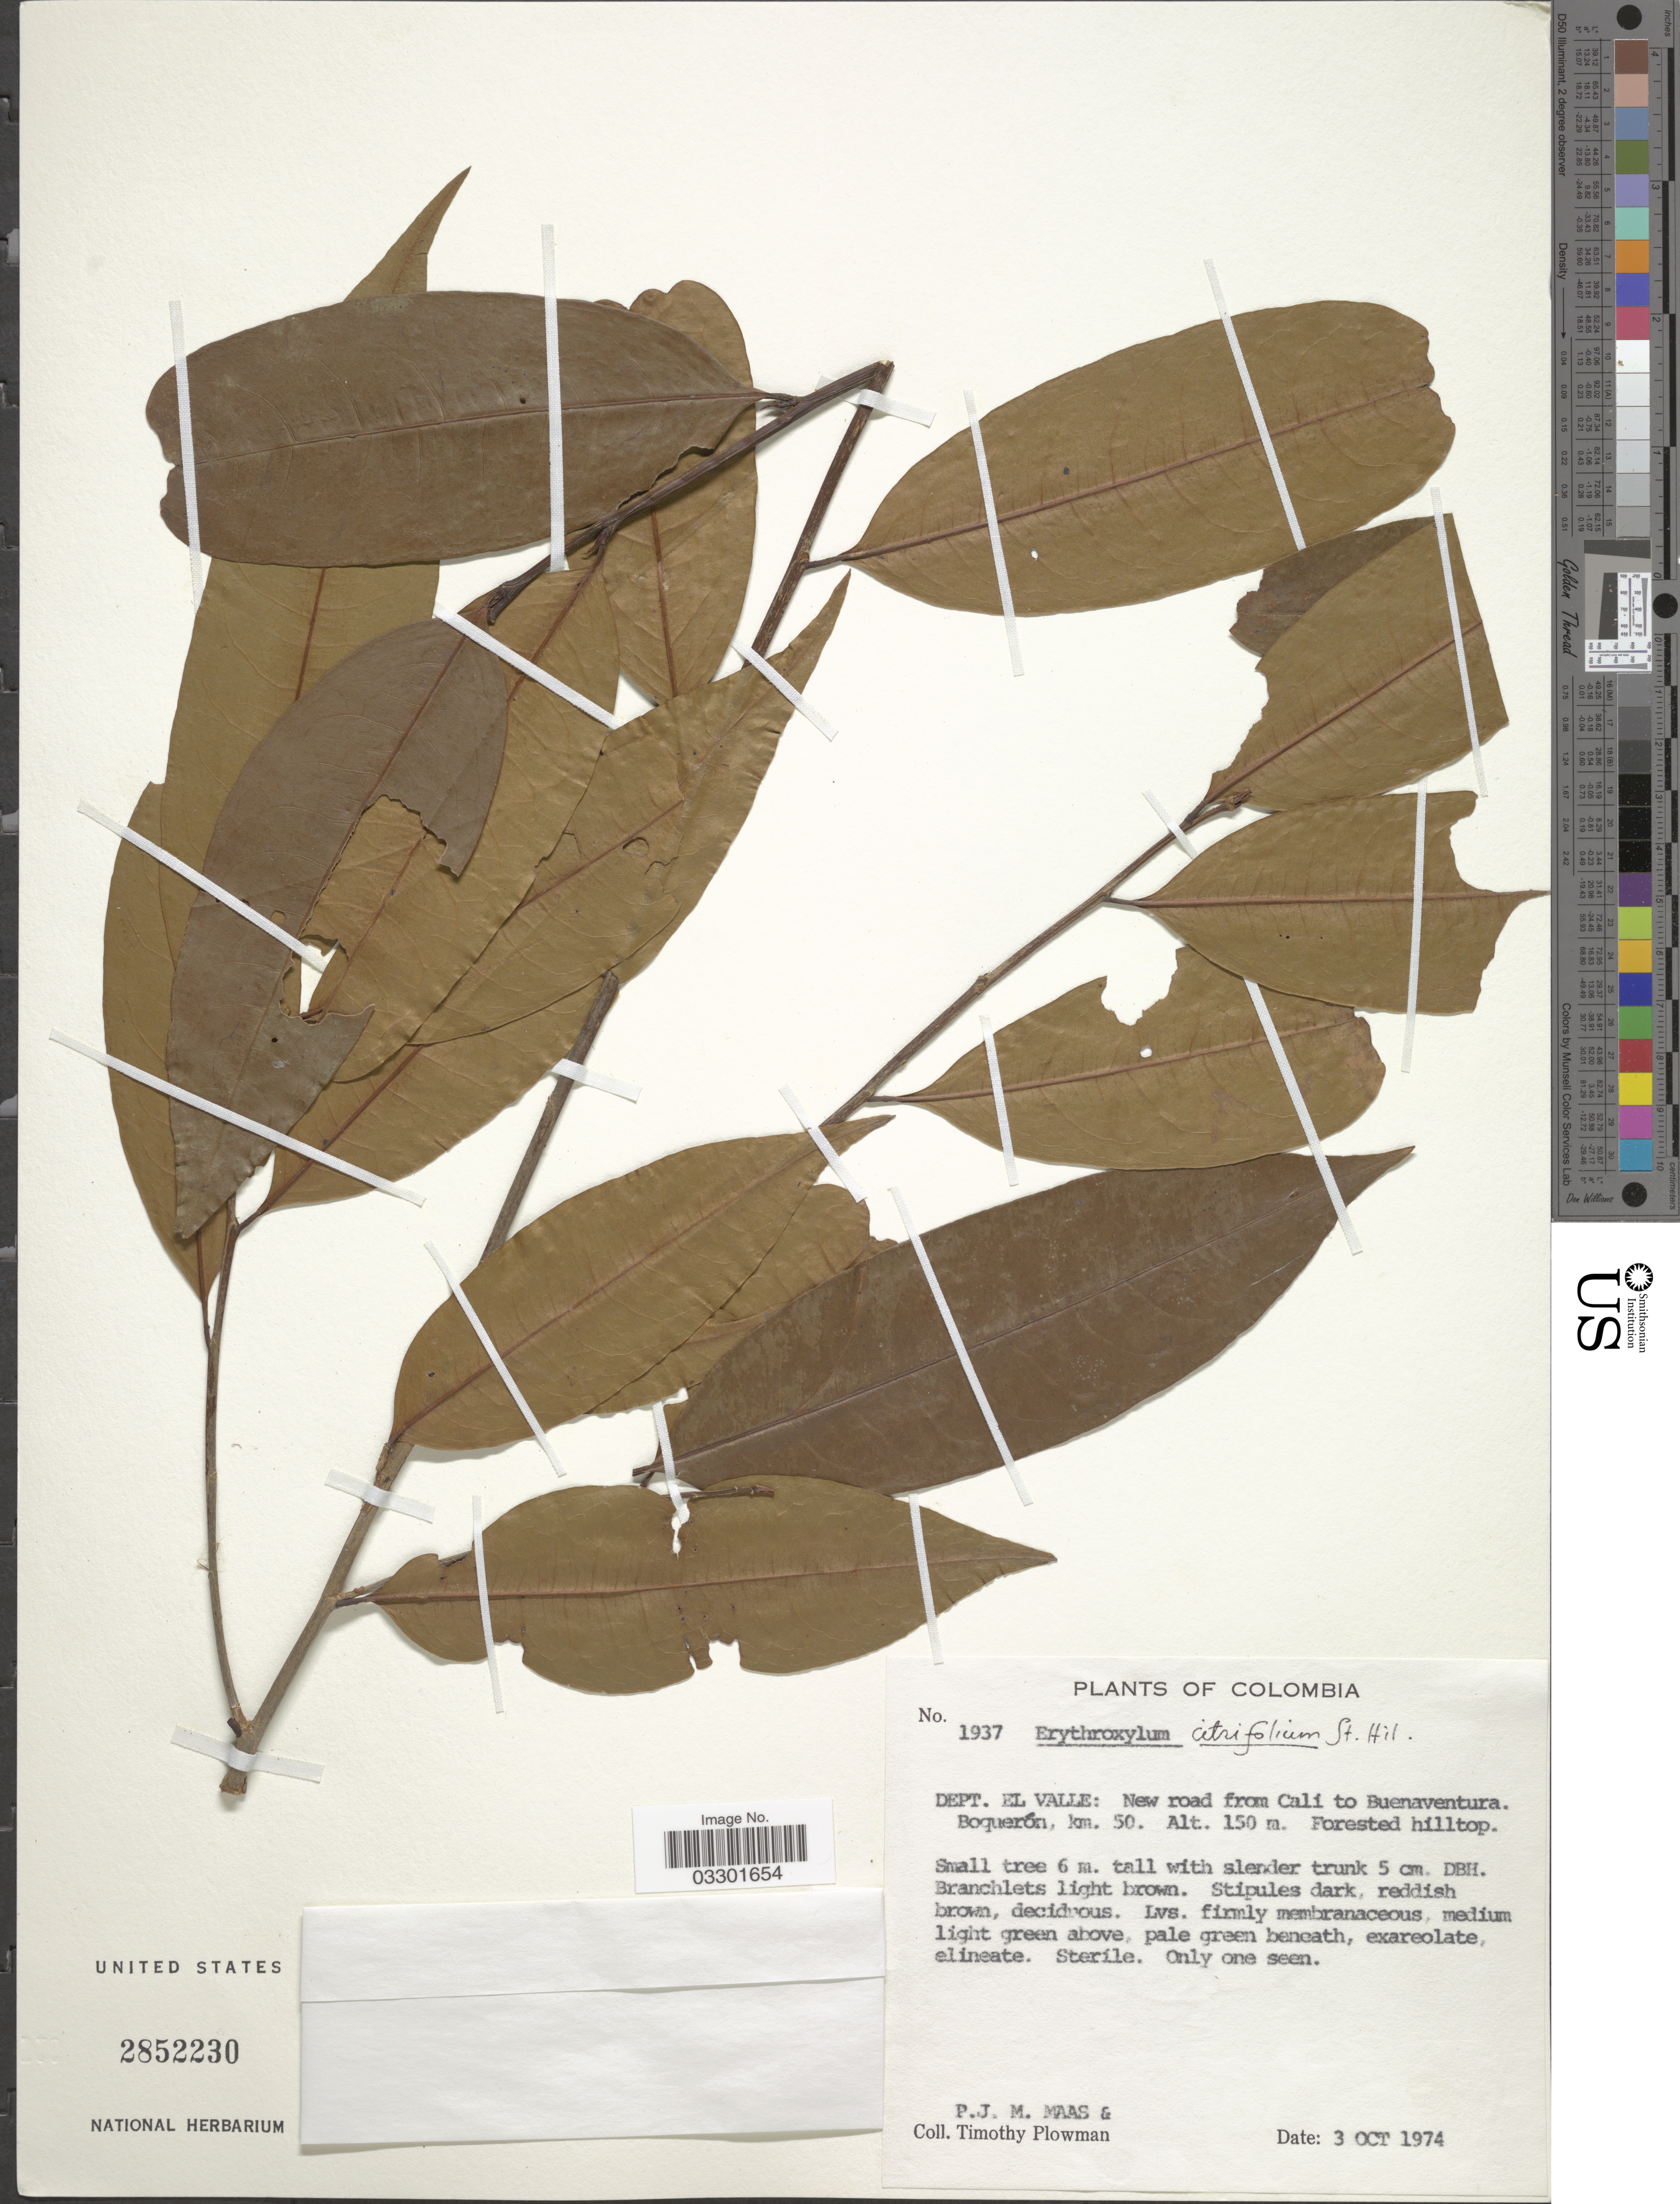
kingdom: Plantae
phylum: Tracheophyta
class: Magnoliopsida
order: Malpighiales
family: Erythroxylaceae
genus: Erythroxylum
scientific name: Erythroxylum citrifolium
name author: A. St.-Hil.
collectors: P. Maas & T. Plowman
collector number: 1937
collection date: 1974-10-03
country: Colombia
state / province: Valle del Cauca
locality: Dept. El Valle: New road from Cali to Buenaventura. Boquerón, km. 50.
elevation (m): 150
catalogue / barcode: US 2852230